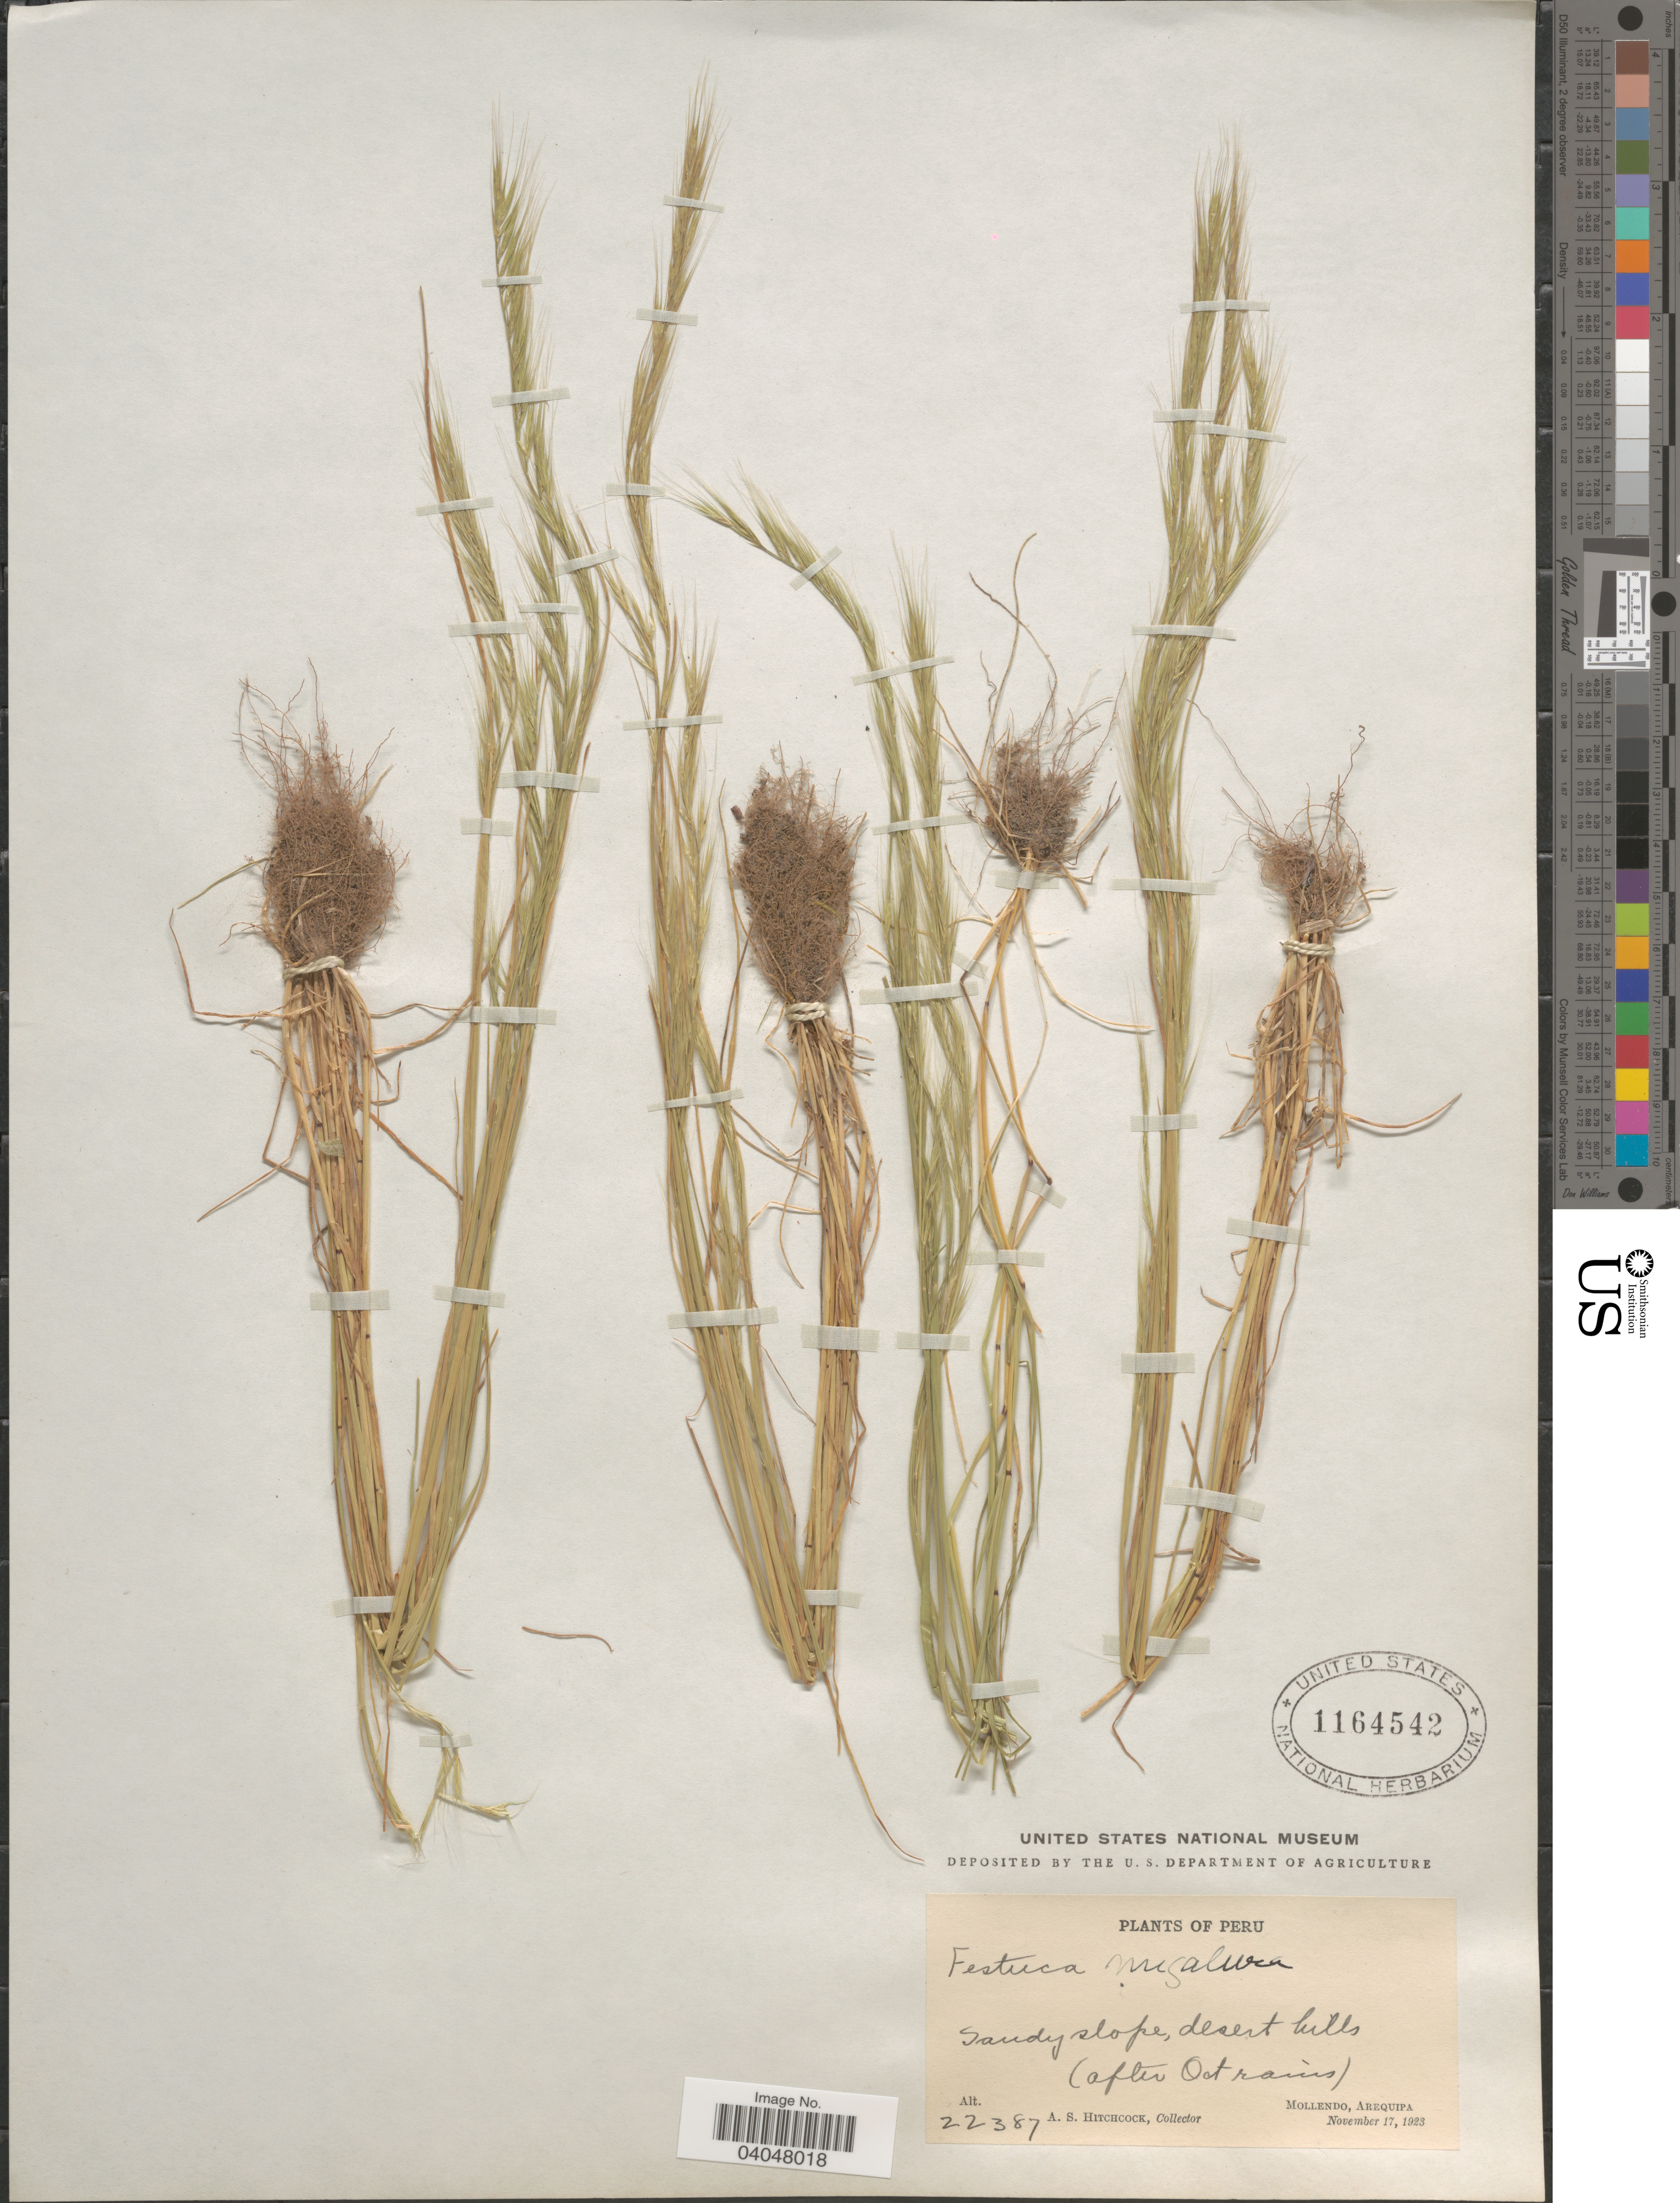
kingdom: Plantae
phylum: Tracheophyta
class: Liliopsida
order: Poales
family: Poaceae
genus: Festuca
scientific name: Festuca megalura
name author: Nutt.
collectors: A. S. Hitchcock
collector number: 22387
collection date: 1923-11-17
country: Peru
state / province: Arequipa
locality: Mollendo.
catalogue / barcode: US 1164542